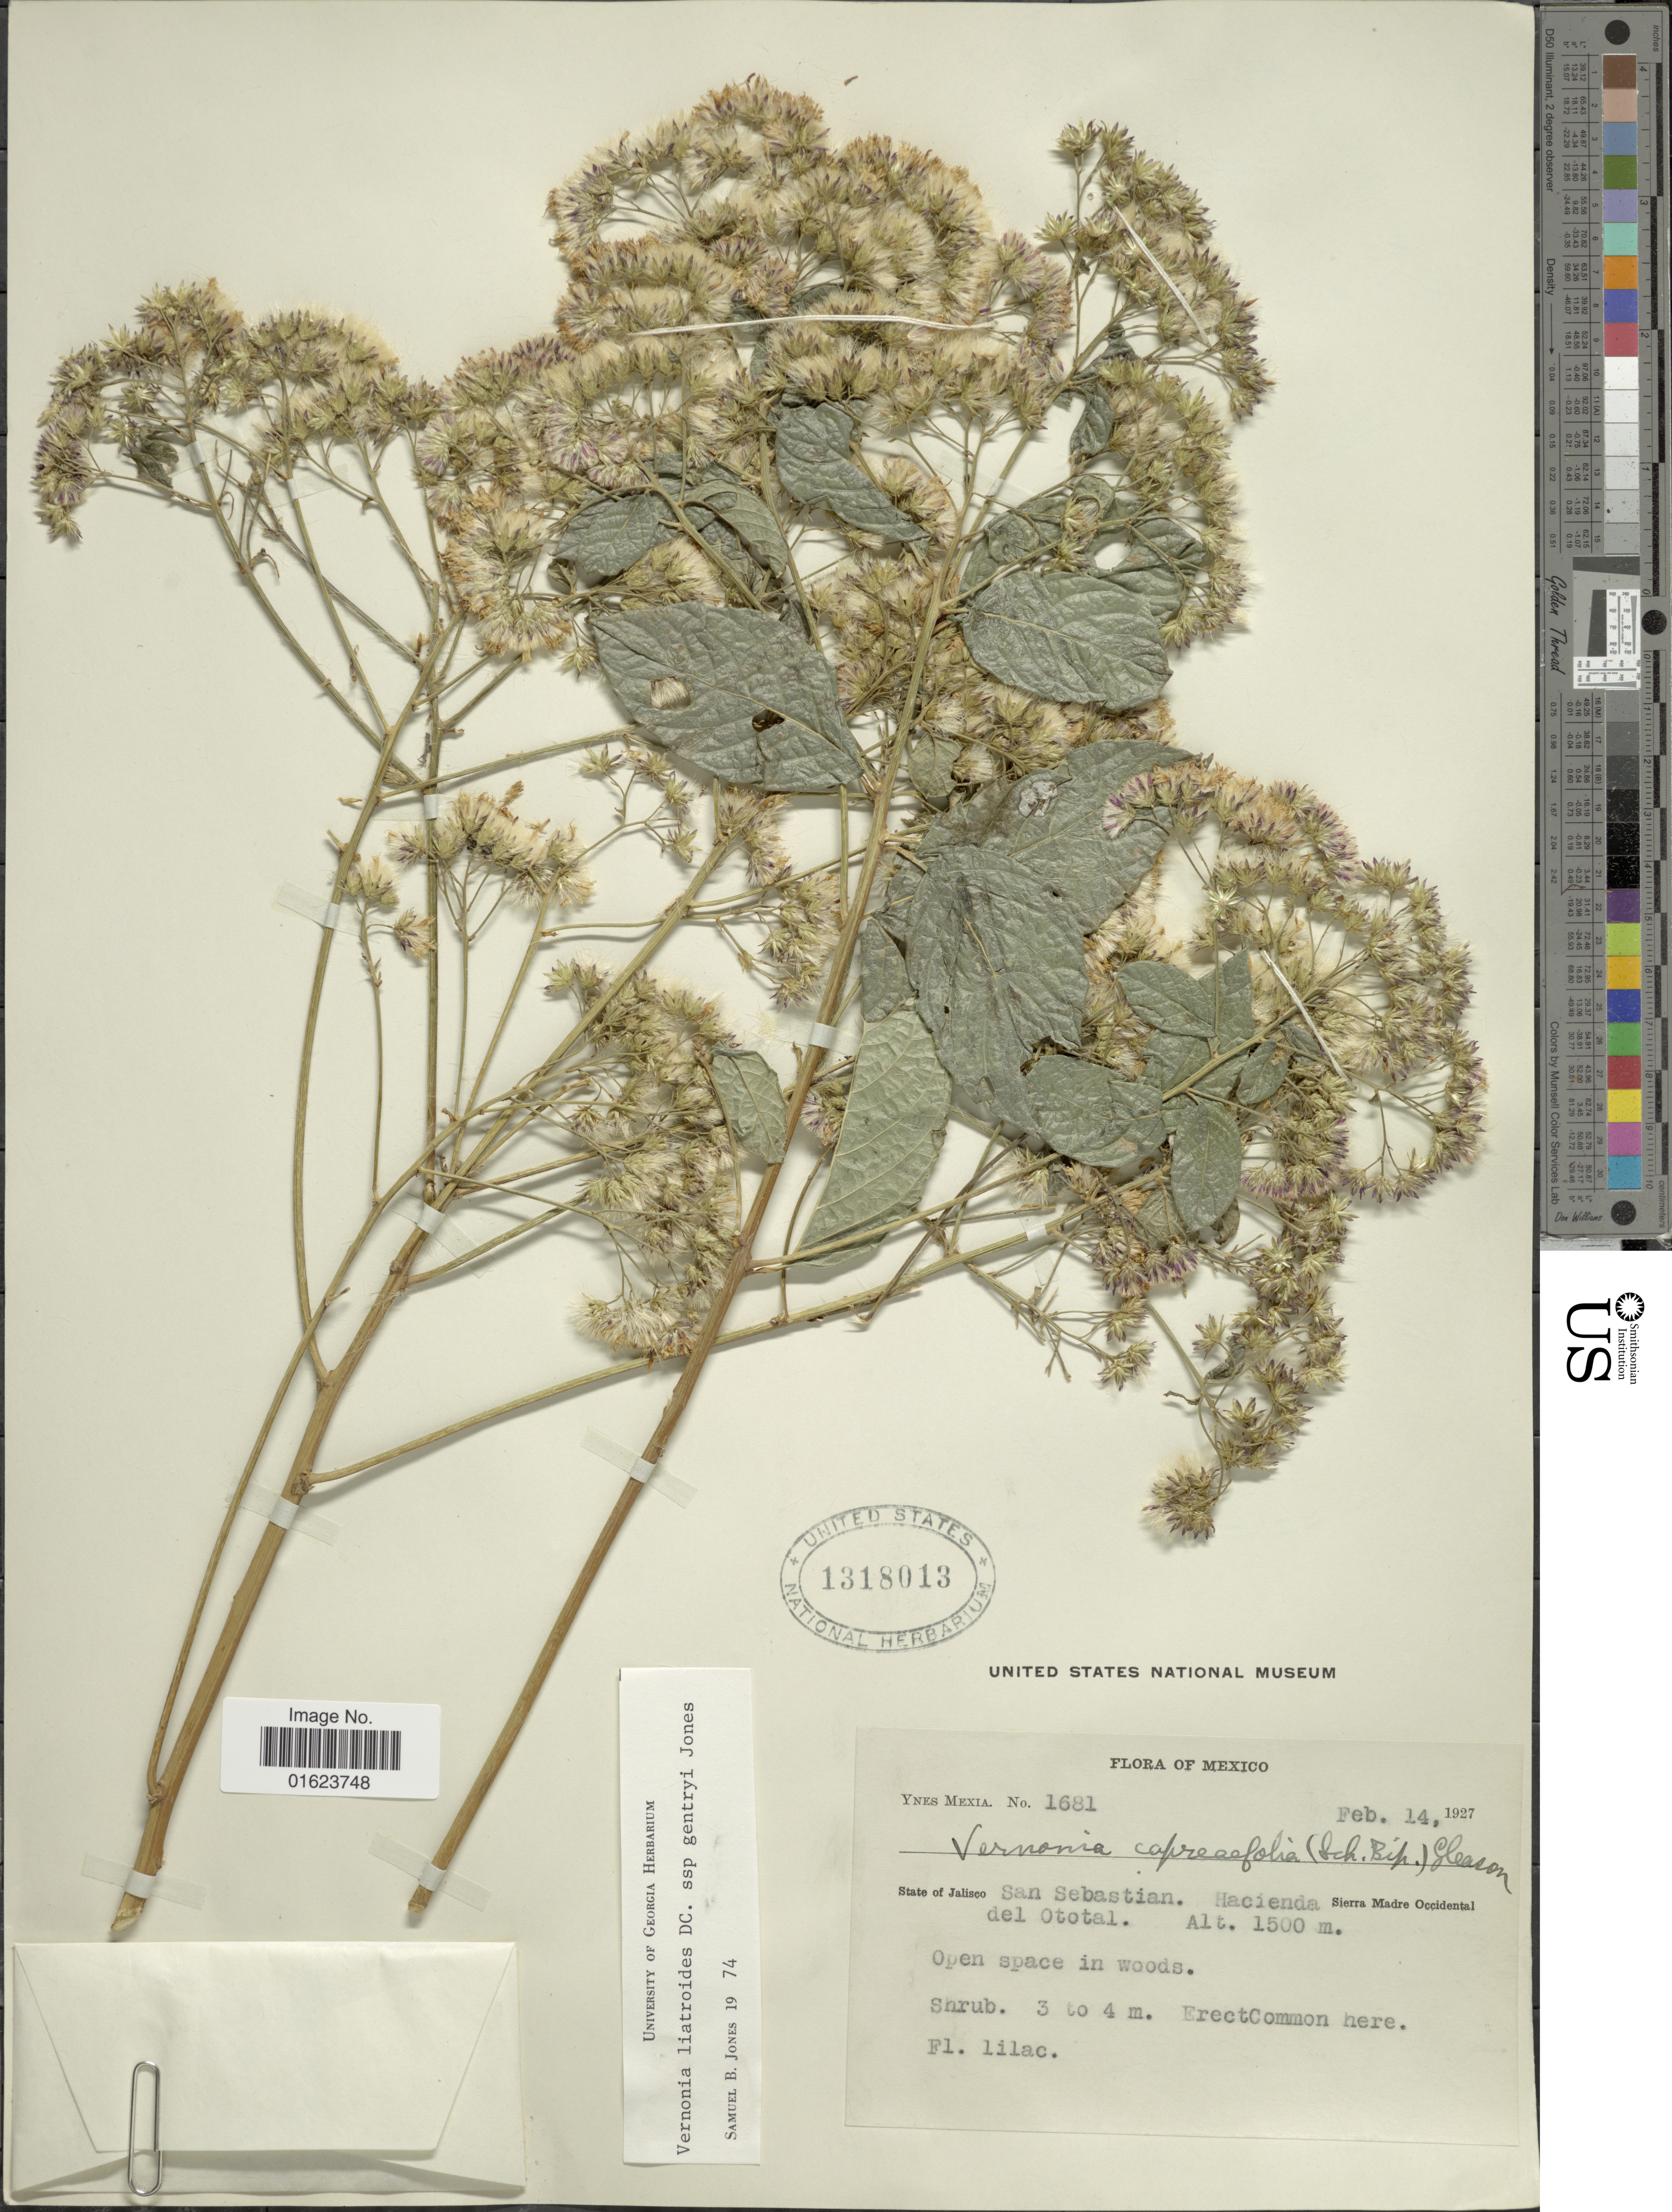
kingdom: Plantae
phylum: Tracheophyta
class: Magnoliopsida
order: Asterales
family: Asteraceae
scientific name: Vickianthus liatroides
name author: (DC.) H. Rob.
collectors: Y. Mexia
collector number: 1681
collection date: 1927-02-14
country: Mexico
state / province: Jalisco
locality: State of Jalisco: San Sebastian, Hacienda del Ototal, Sierra Madre Occidental.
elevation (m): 1500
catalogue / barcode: US 1318013